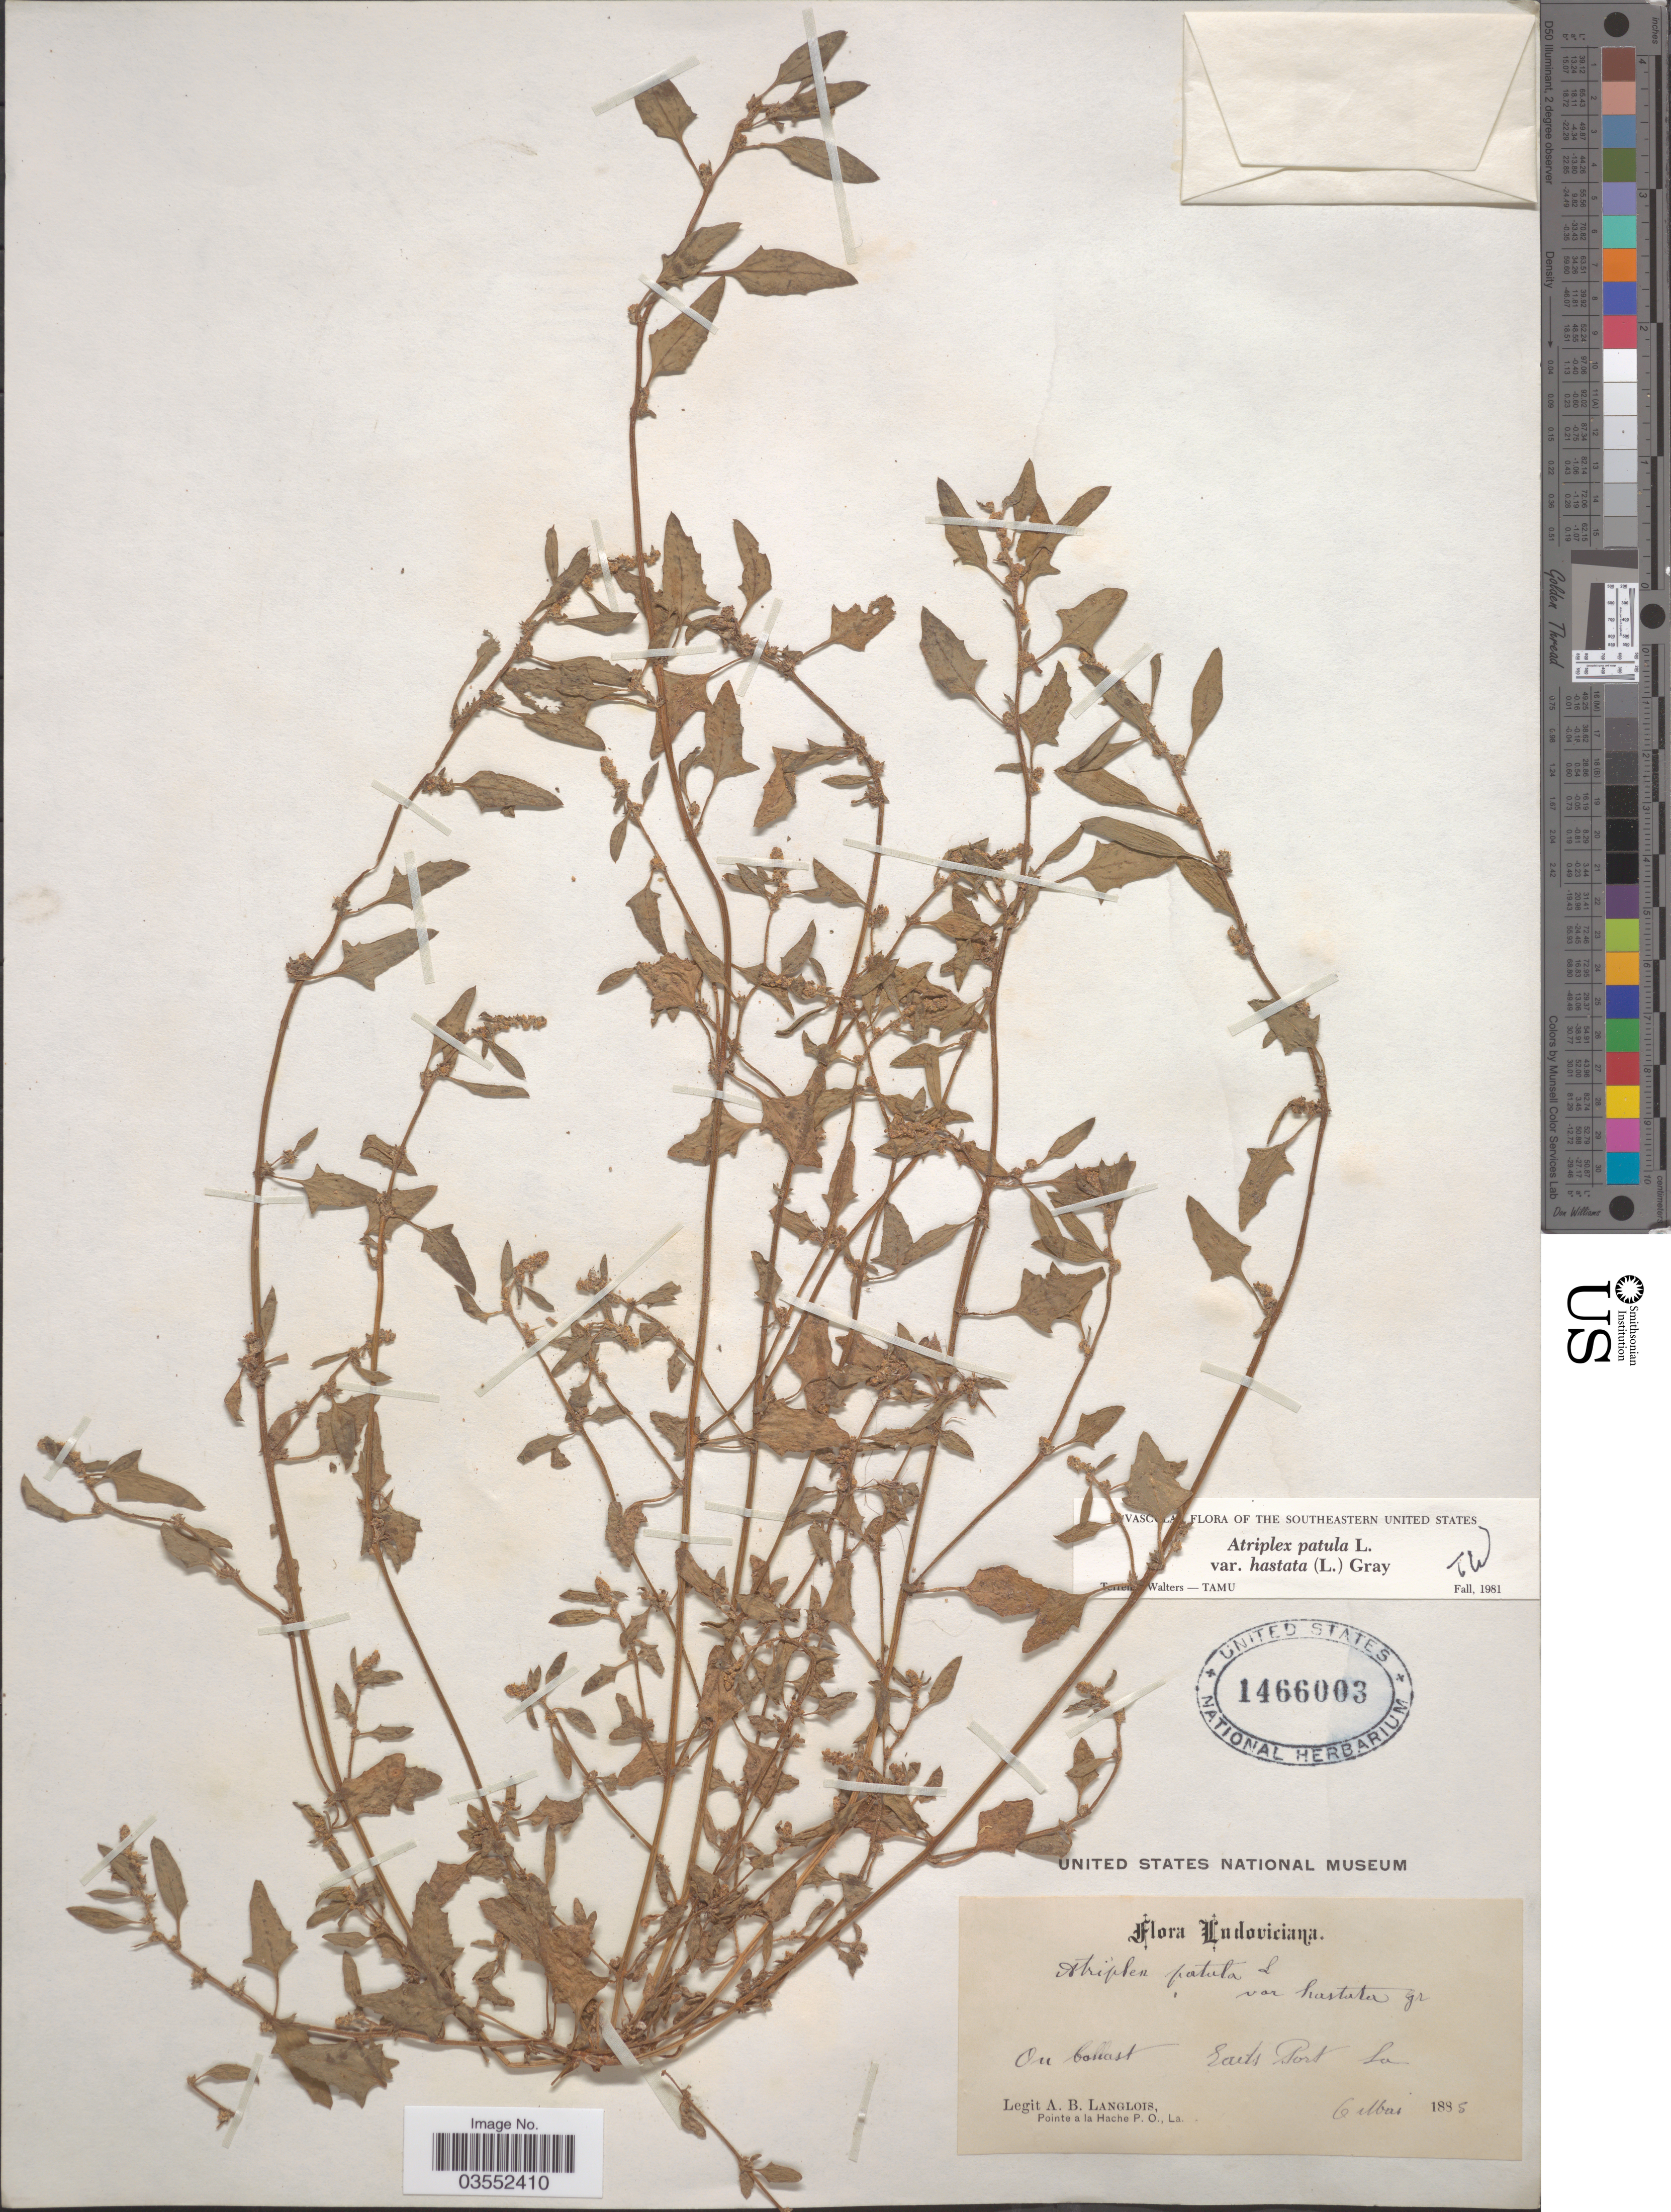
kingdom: Plantae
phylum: Tracheophyta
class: Magnoliopsida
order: Caryophyllales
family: Amaranthaceae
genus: Atriplex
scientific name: Atriplex patula var. hastata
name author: (L.) A. Gray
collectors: A. Langlois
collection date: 1885-05-06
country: United States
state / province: Louisiana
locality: On ballast, Eads Port.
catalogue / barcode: US 1466003